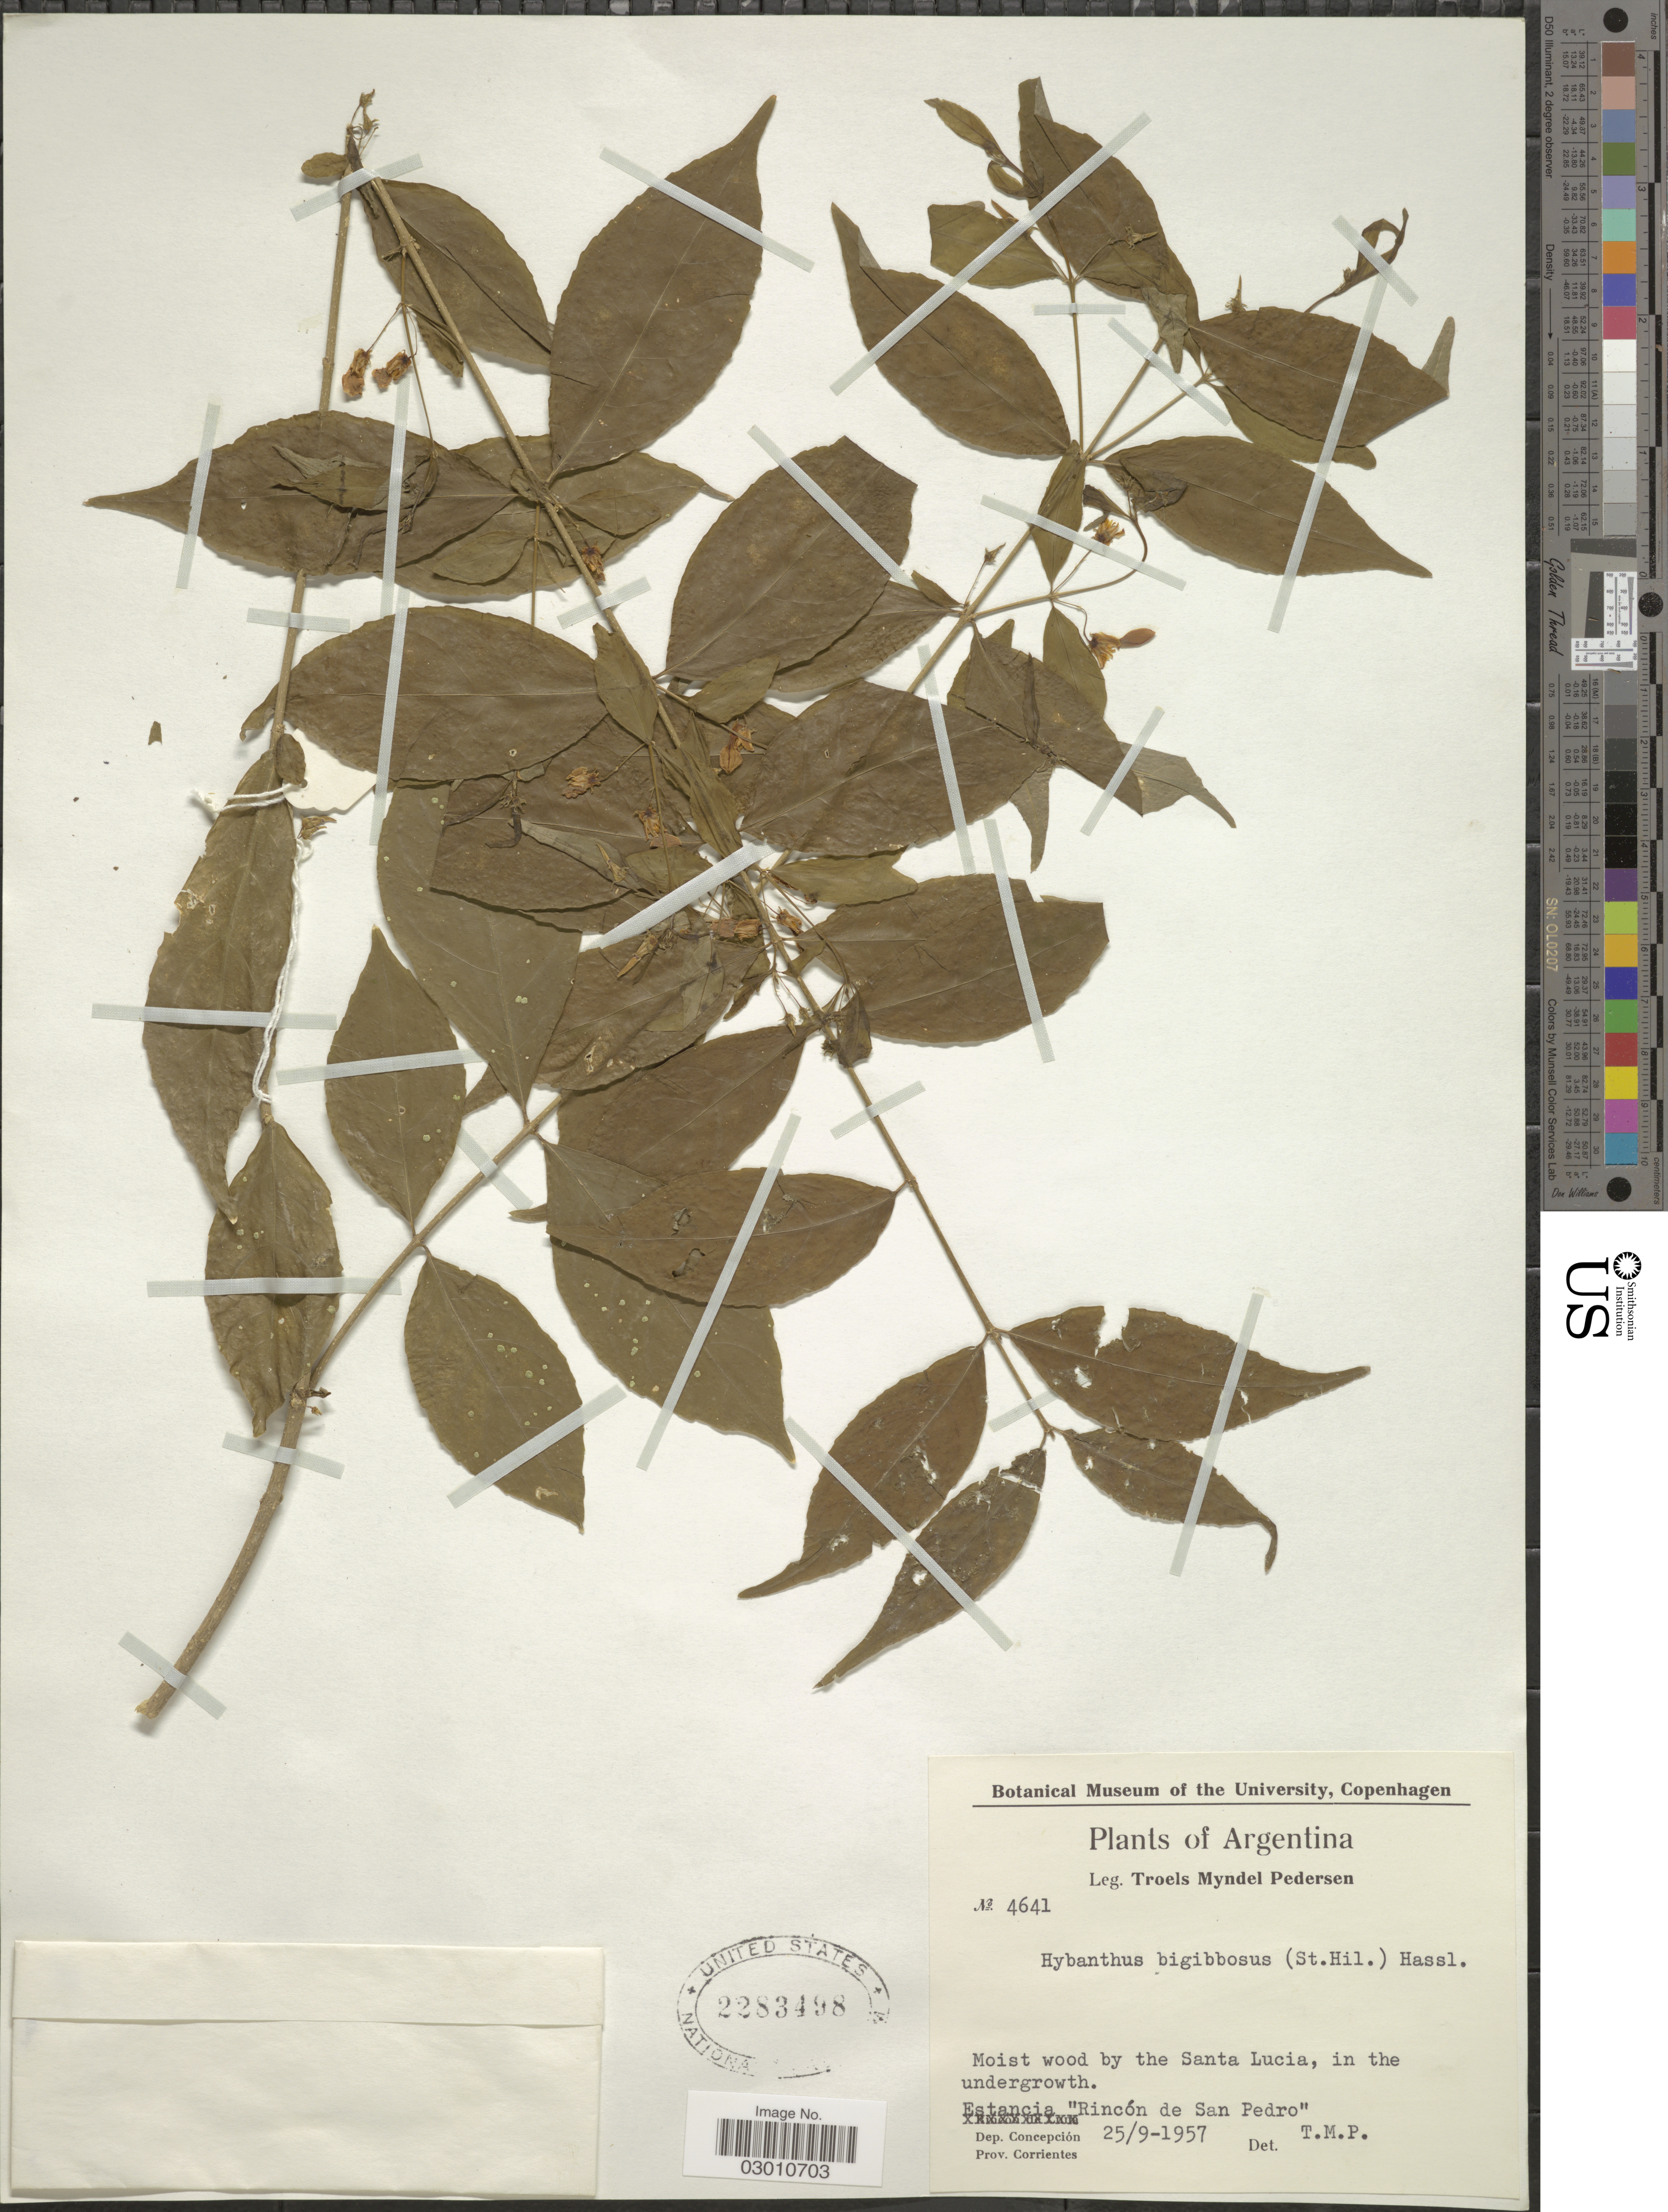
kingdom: Plantae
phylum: Tracheophyta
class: Magnoliopsida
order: Malpighiales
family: Violaceae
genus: Pombalia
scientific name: Pombalia bigibbosa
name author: (A. St.-Hil.) Paula-Souza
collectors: T. Pederson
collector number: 4641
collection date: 1957-09-25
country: Argentina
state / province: Corrientes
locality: Moist wood by the Santa Lucia, in the undergrowth. Estancia "Rincón de San Pedro". Dep. Concepción.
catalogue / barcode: US 2283498